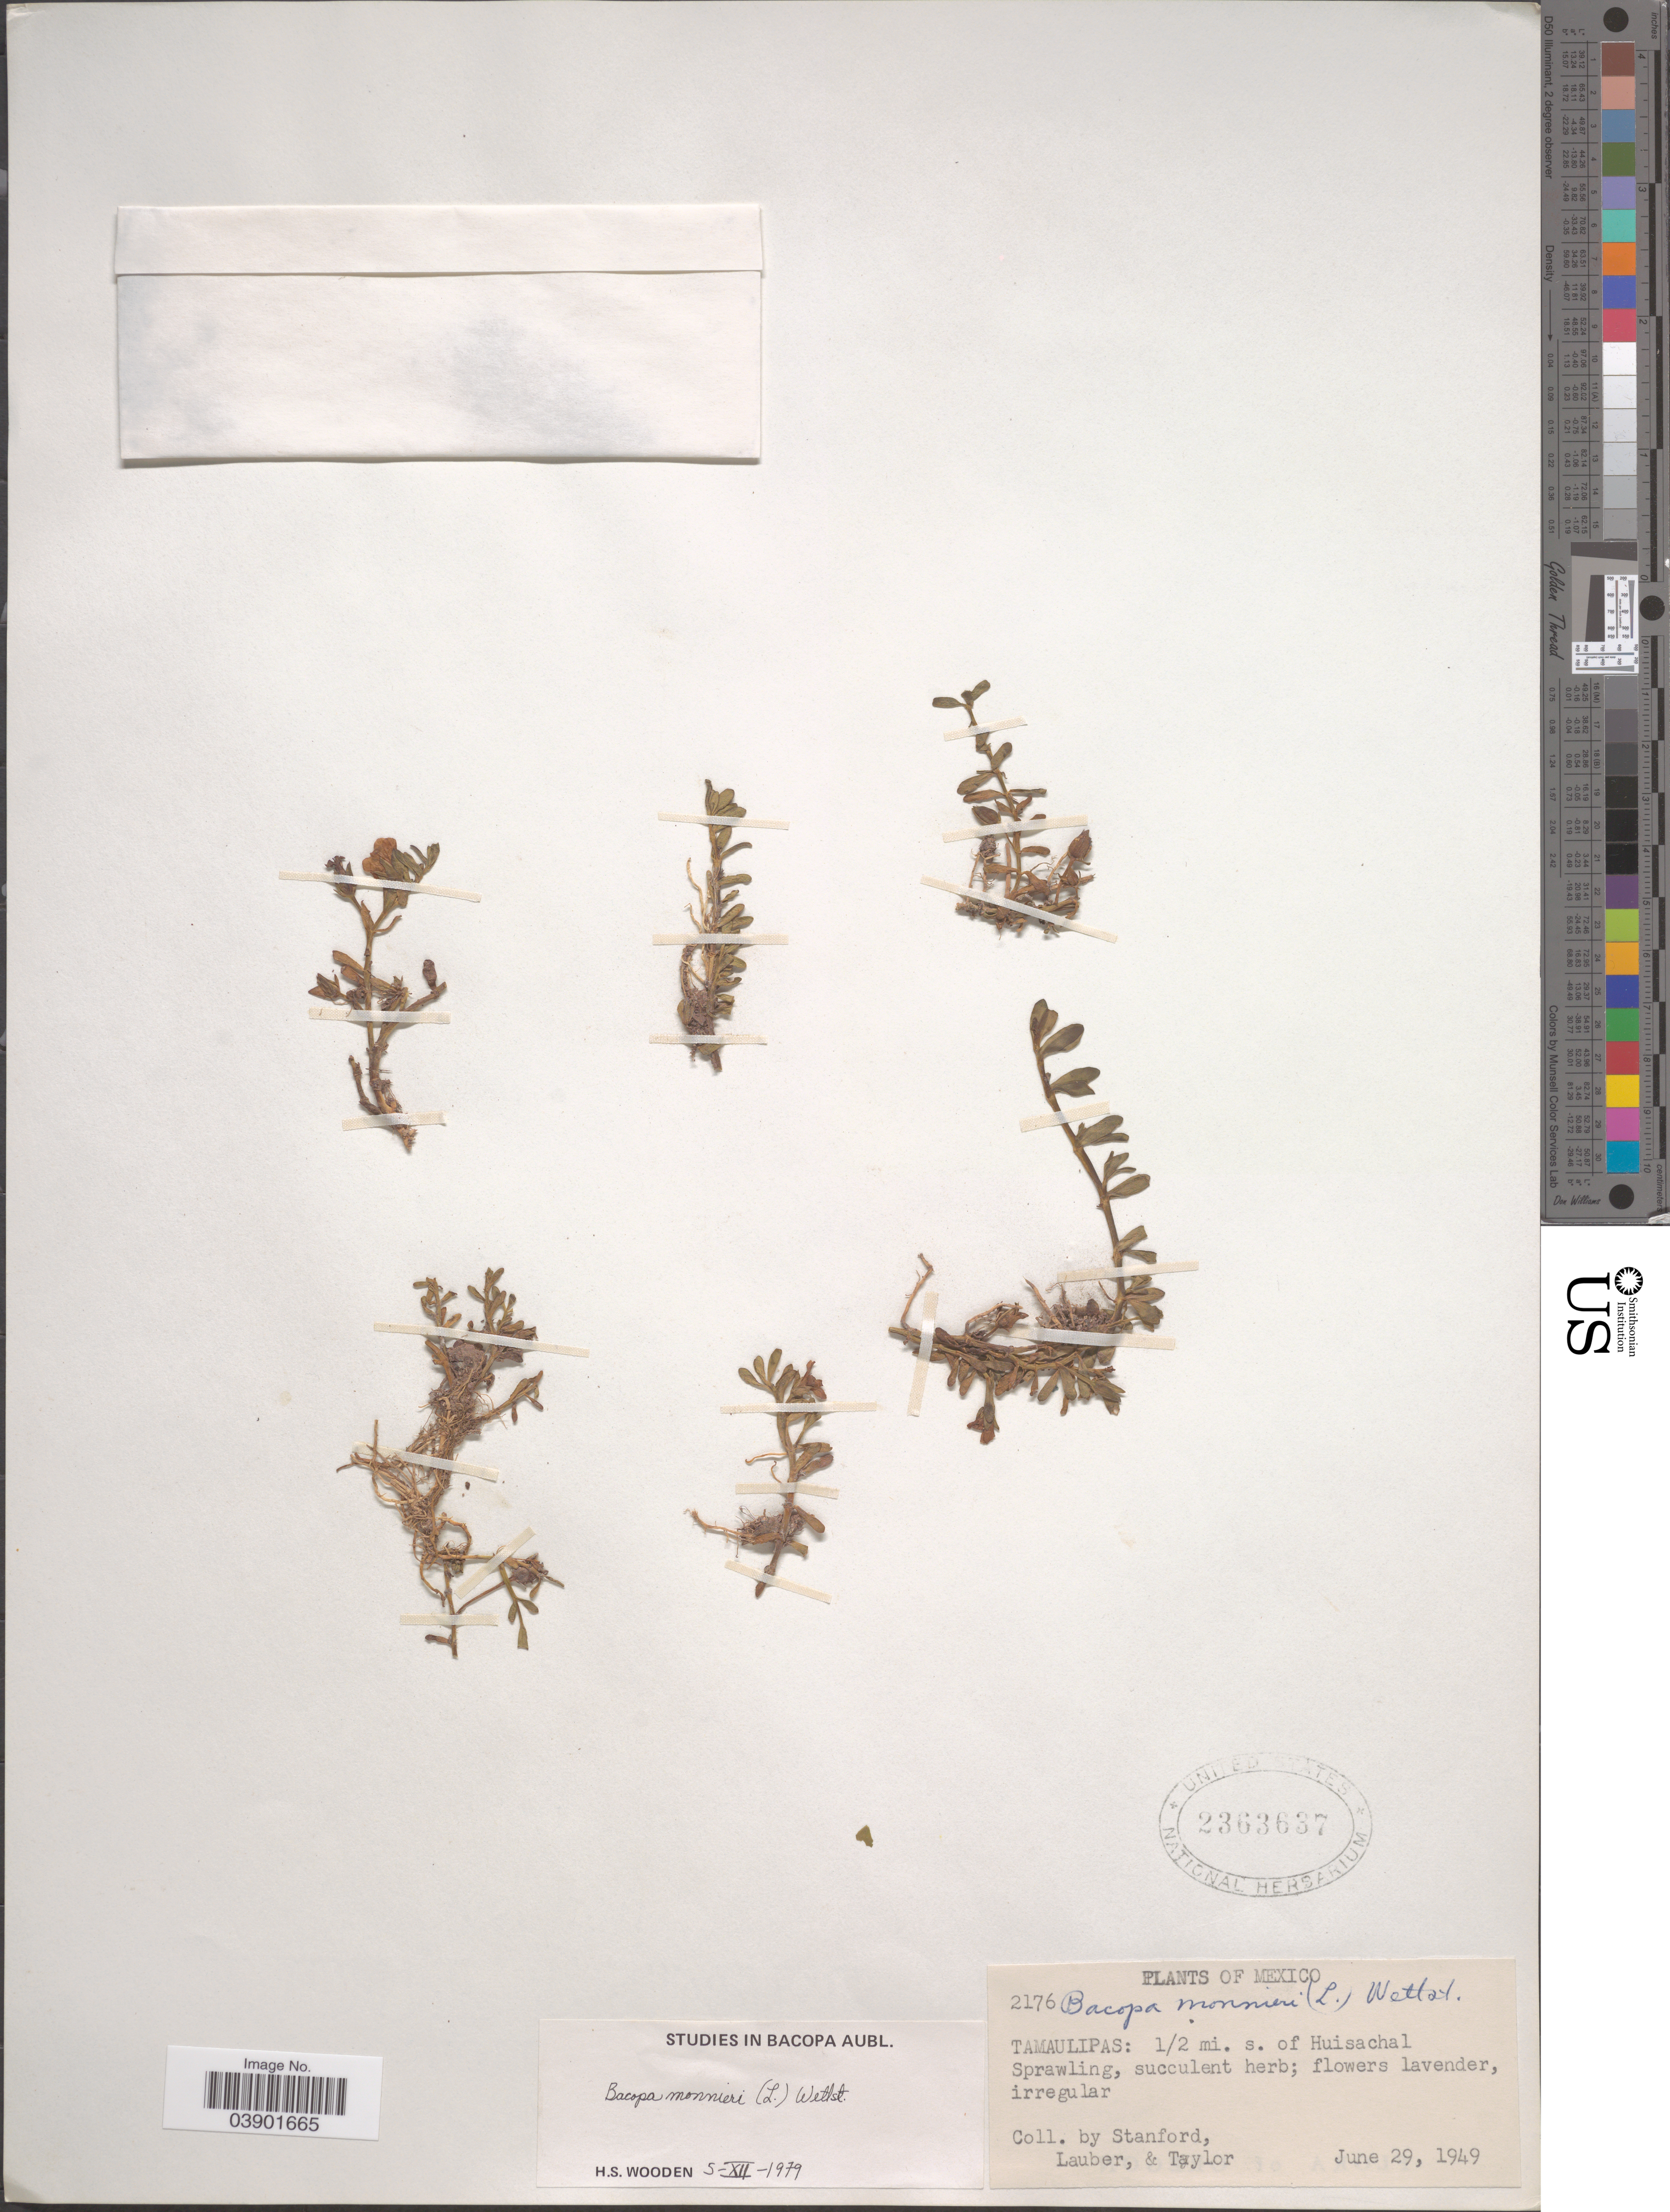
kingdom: Plantae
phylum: Tracheophyta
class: Magnoliopsida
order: Lamiales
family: Plantaginaceae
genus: Bacopa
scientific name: Bacopa monnieri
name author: (L.) Pennell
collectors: -. Stanford, Lauber, -- & -- Taylor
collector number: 2176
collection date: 1949-06-29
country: Mexico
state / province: Tamaulipas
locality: ½ mi. s. of Huisachal.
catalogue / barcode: US 2363637